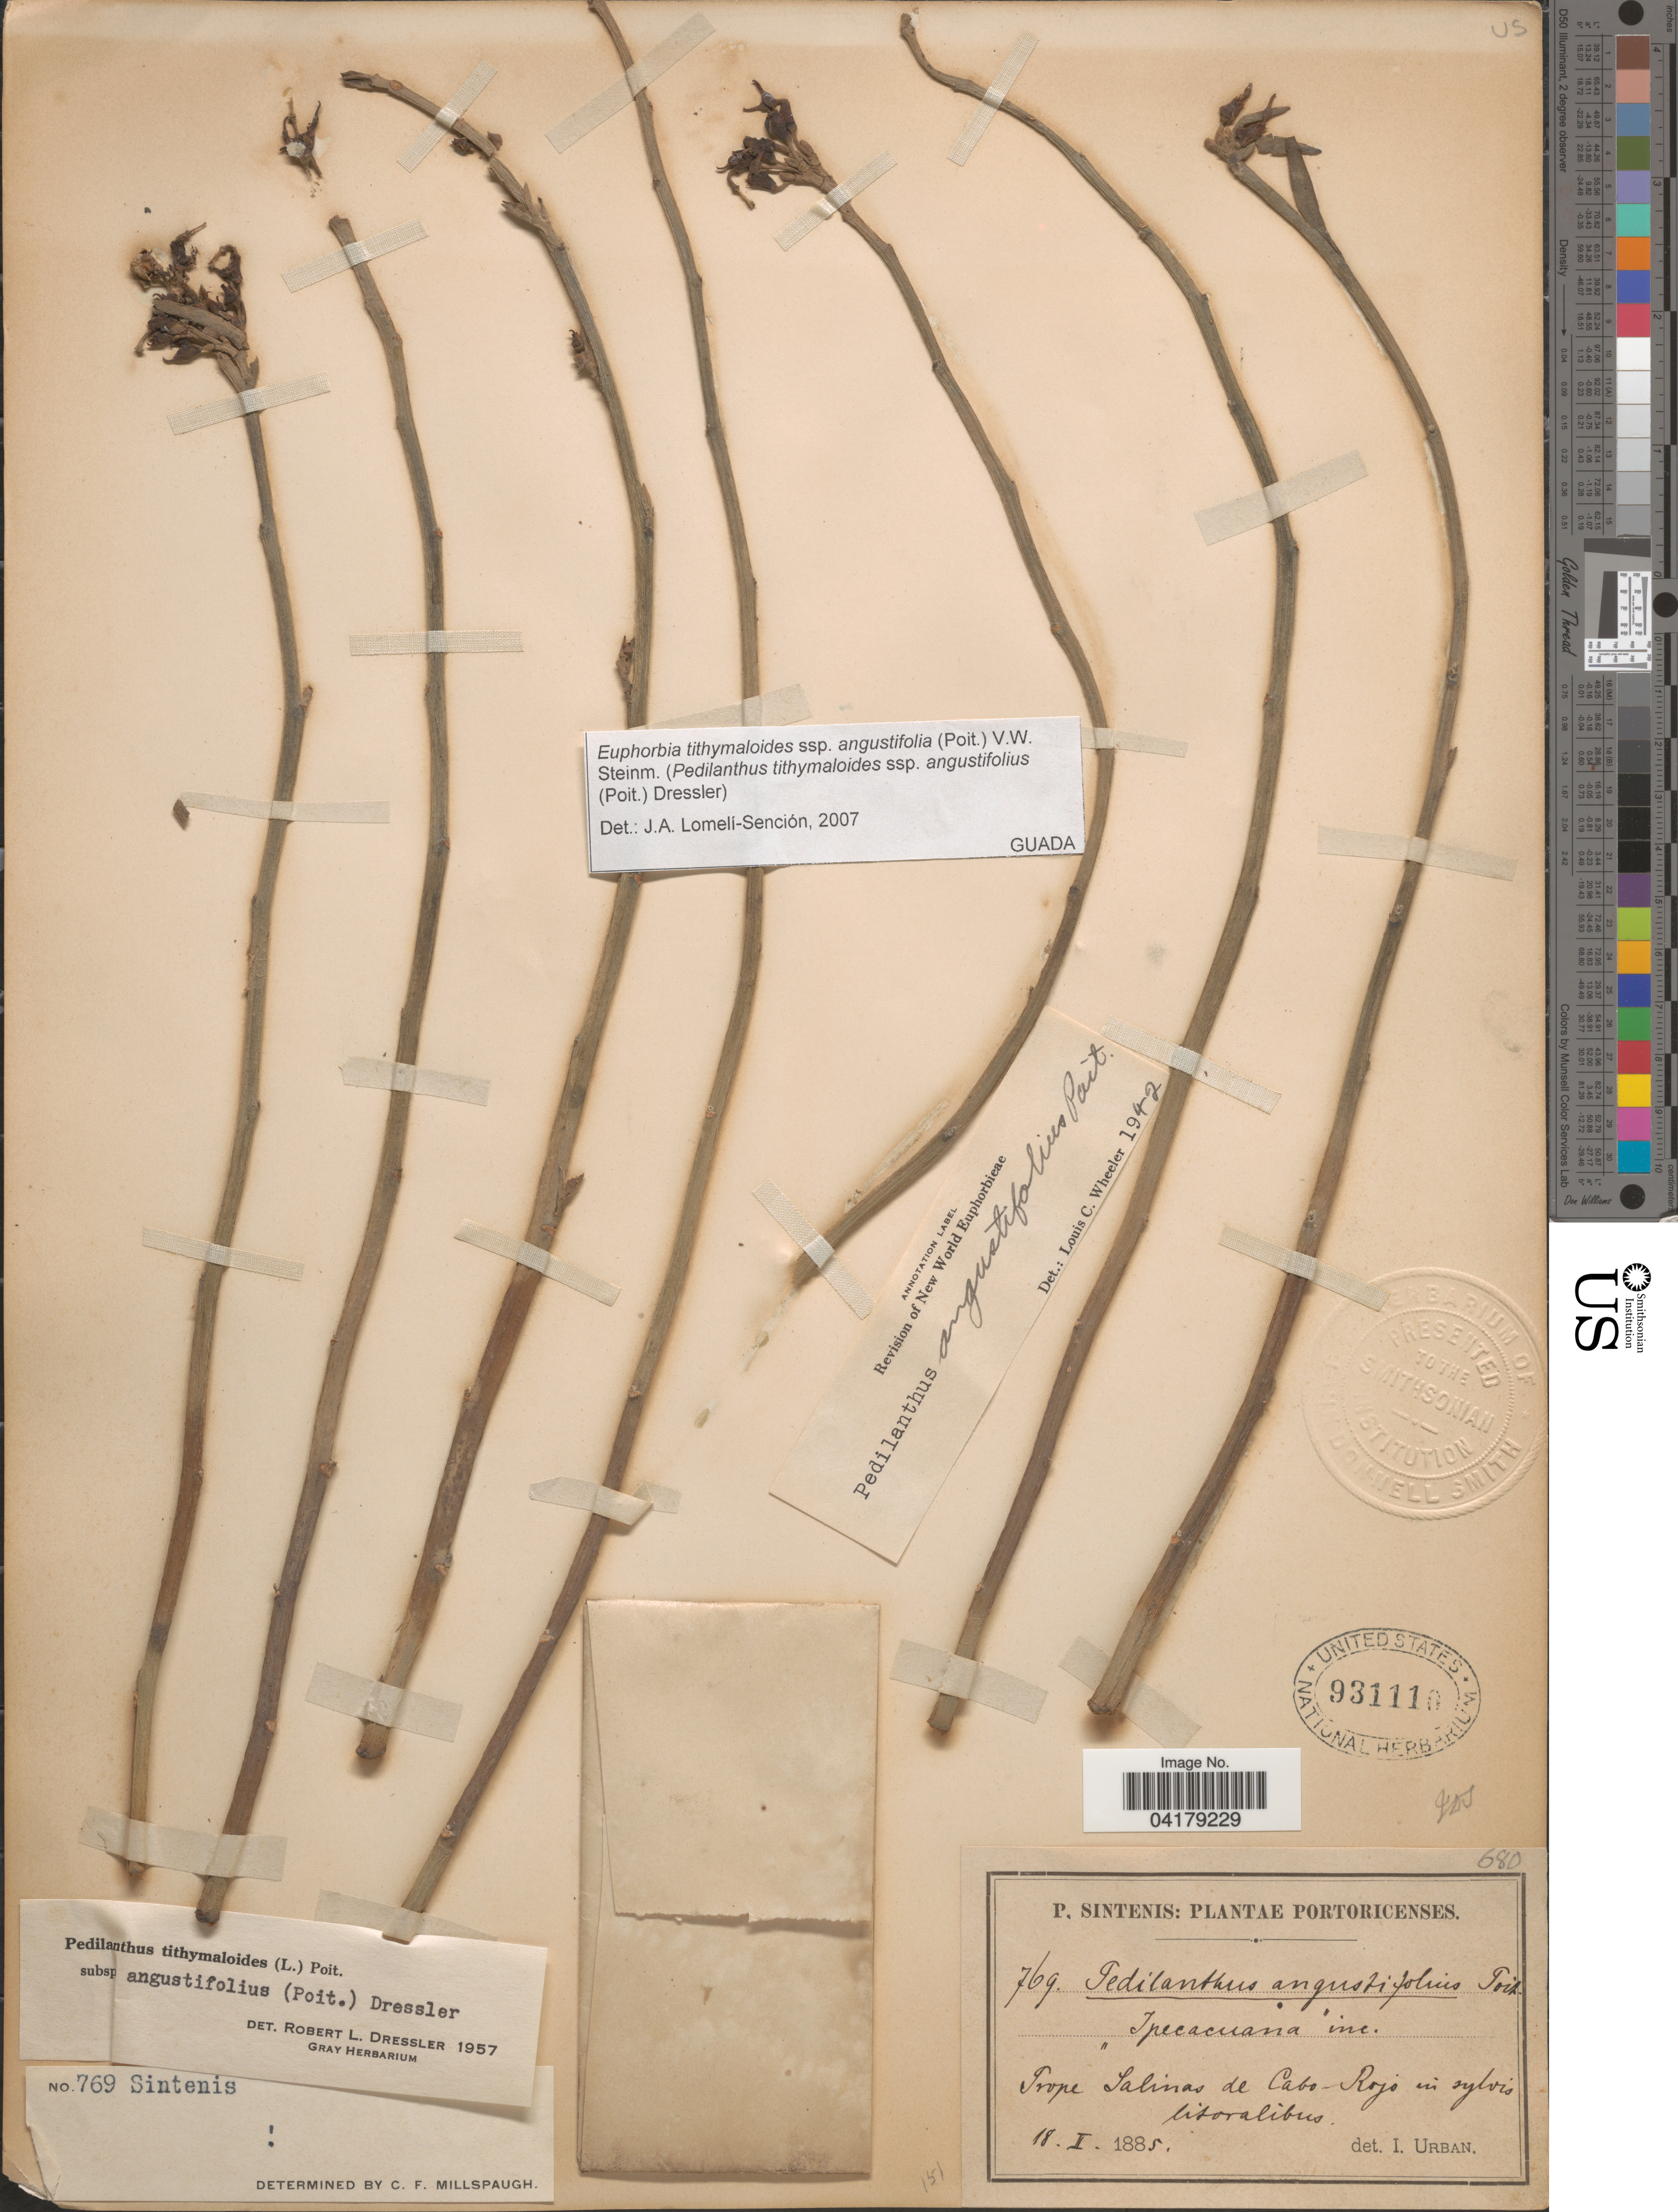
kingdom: Plantae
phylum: Tracheophyta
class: Magnoliopsida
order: Malpighiales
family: Euphorbiaceae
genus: Euphorbia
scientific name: Euphorbia tithymaloides subsp. angustifolia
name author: (Poit.) V.W. Steinm.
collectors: P. Sintenis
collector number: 769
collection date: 1885-05-18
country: Puerto Rico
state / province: Çabo Rojo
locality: Prope Salinas de Cabo Rojo in sylvis litoralibus.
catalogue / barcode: US 931110